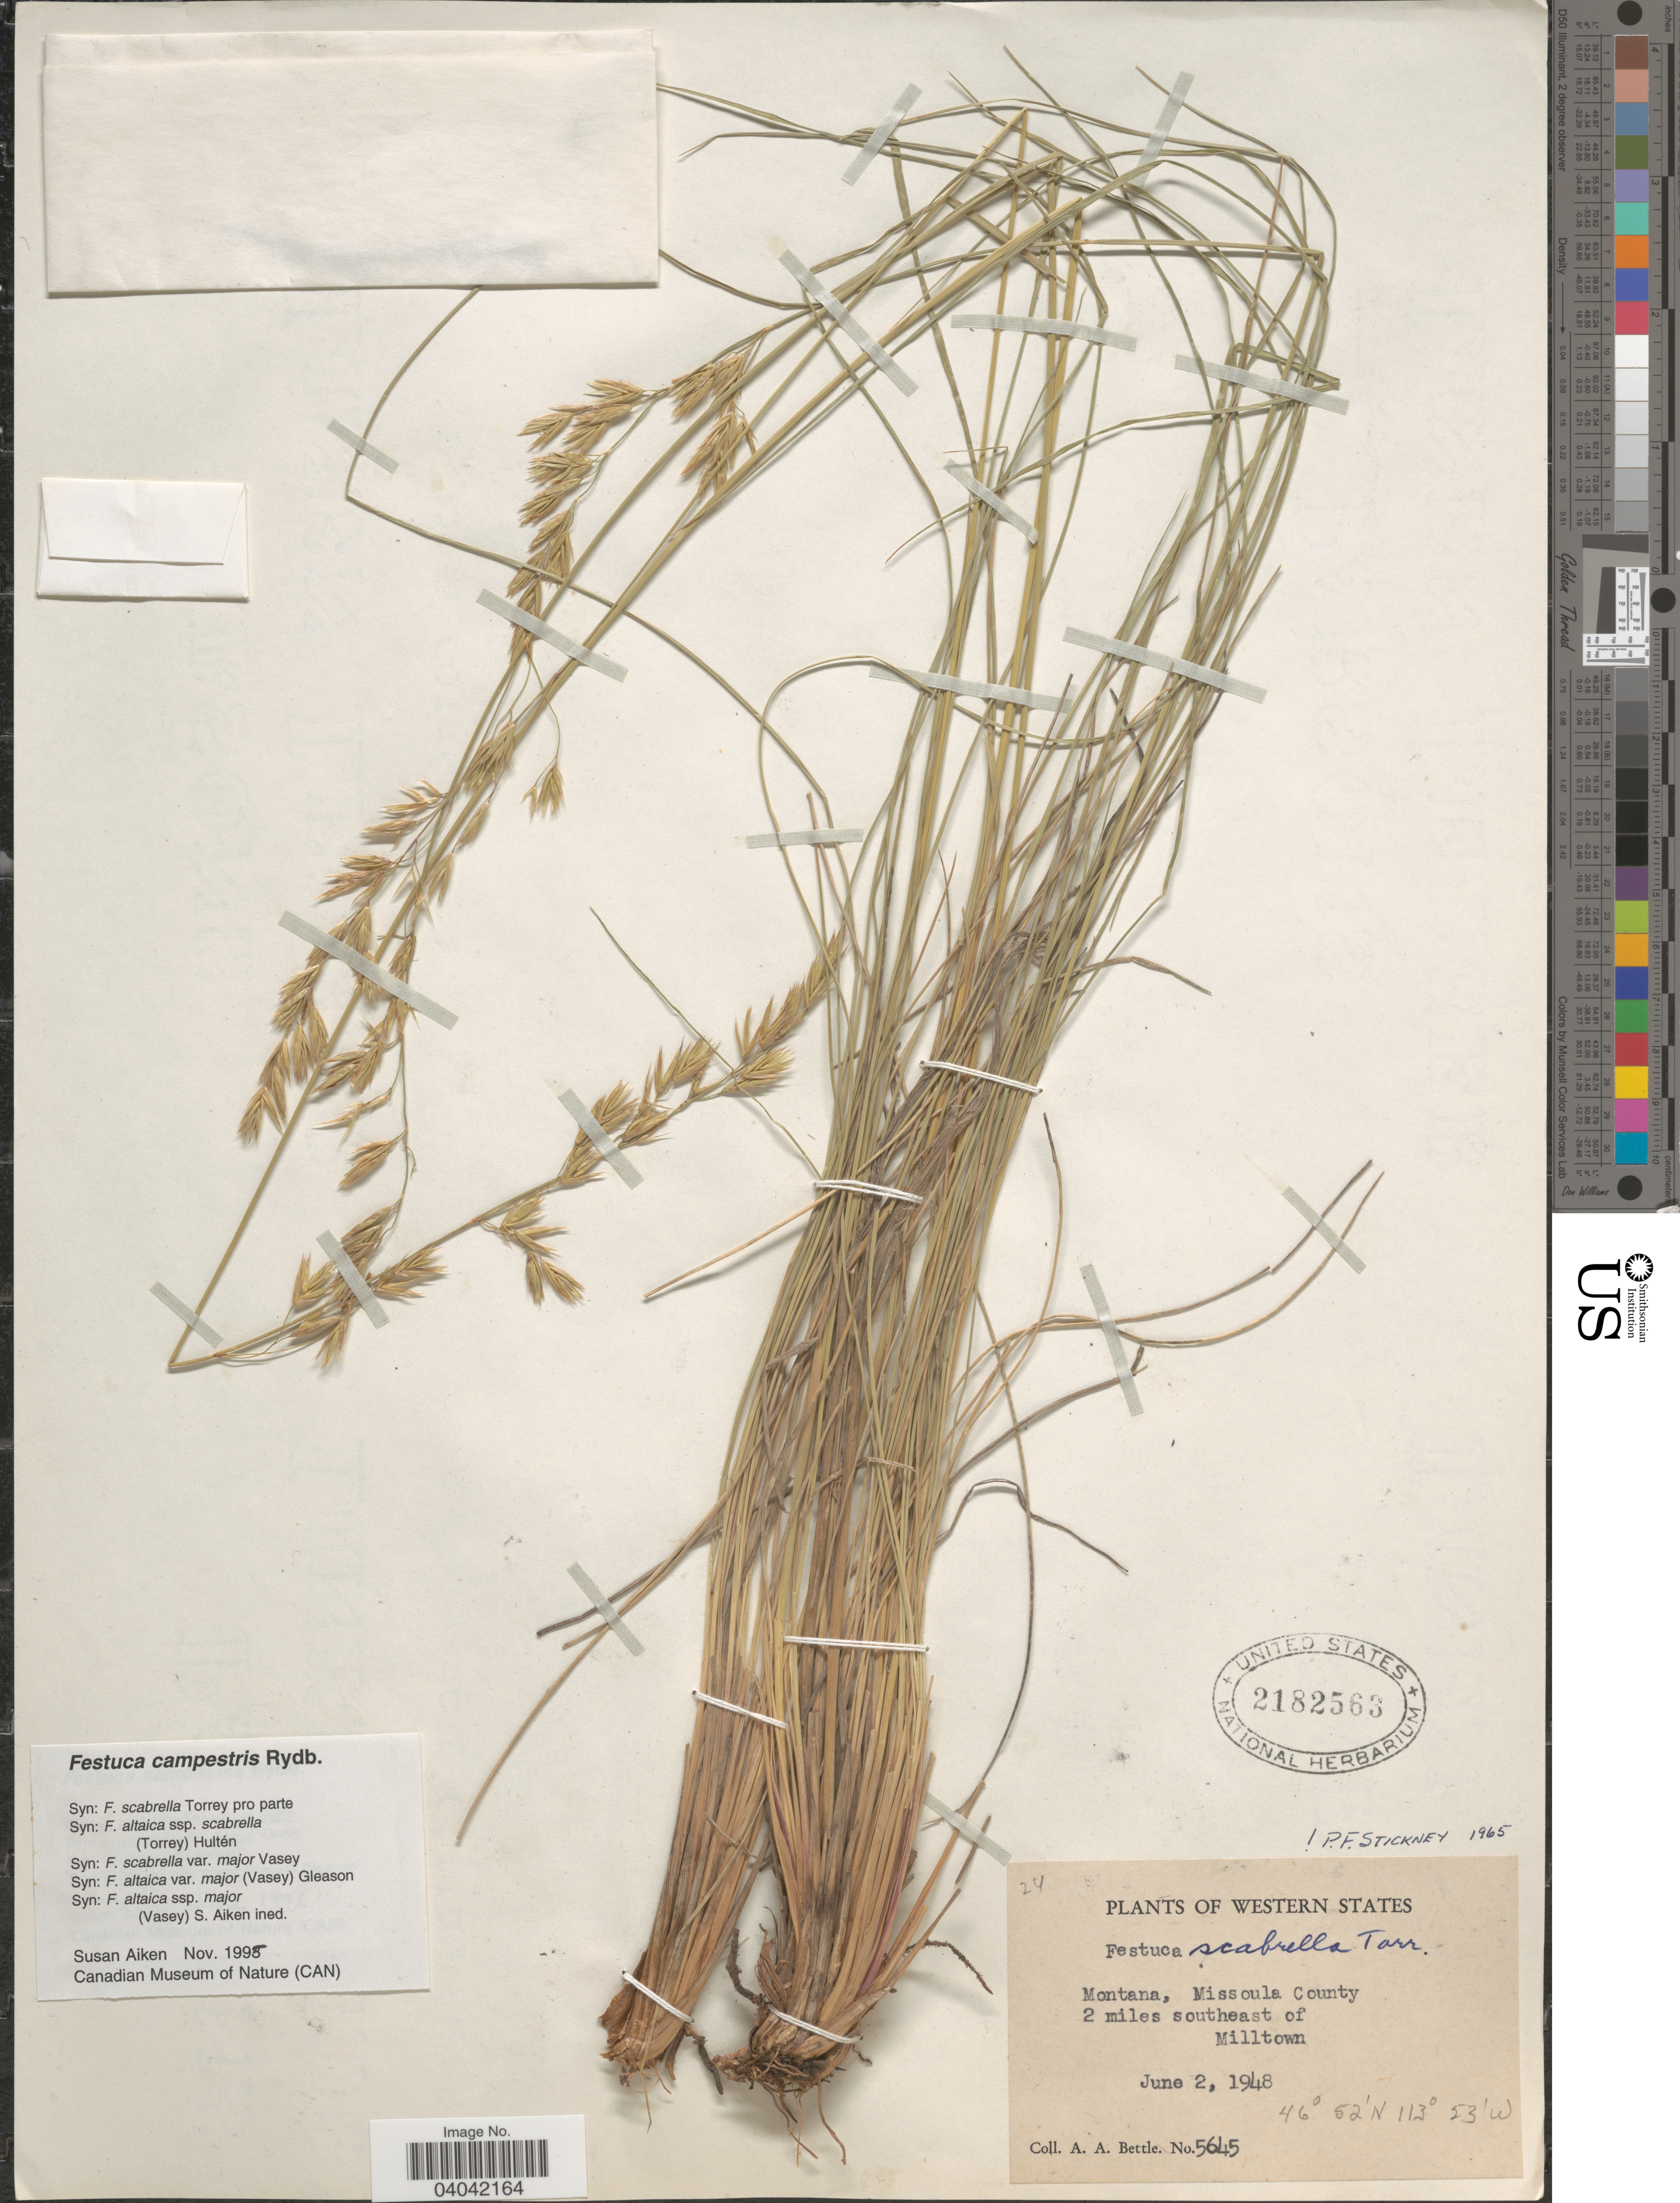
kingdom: Plantae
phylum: Tracheophyta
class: Liliopsida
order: Poales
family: Poaceae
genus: Festuca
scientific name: Festuca campestris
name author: Rydb.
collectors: A. Bettle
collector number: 5645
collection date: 1948-06-02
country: United States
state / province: Montana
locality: Western States. Missoula County. 2 miles southeast of Milltown.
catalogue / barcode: US 2182563